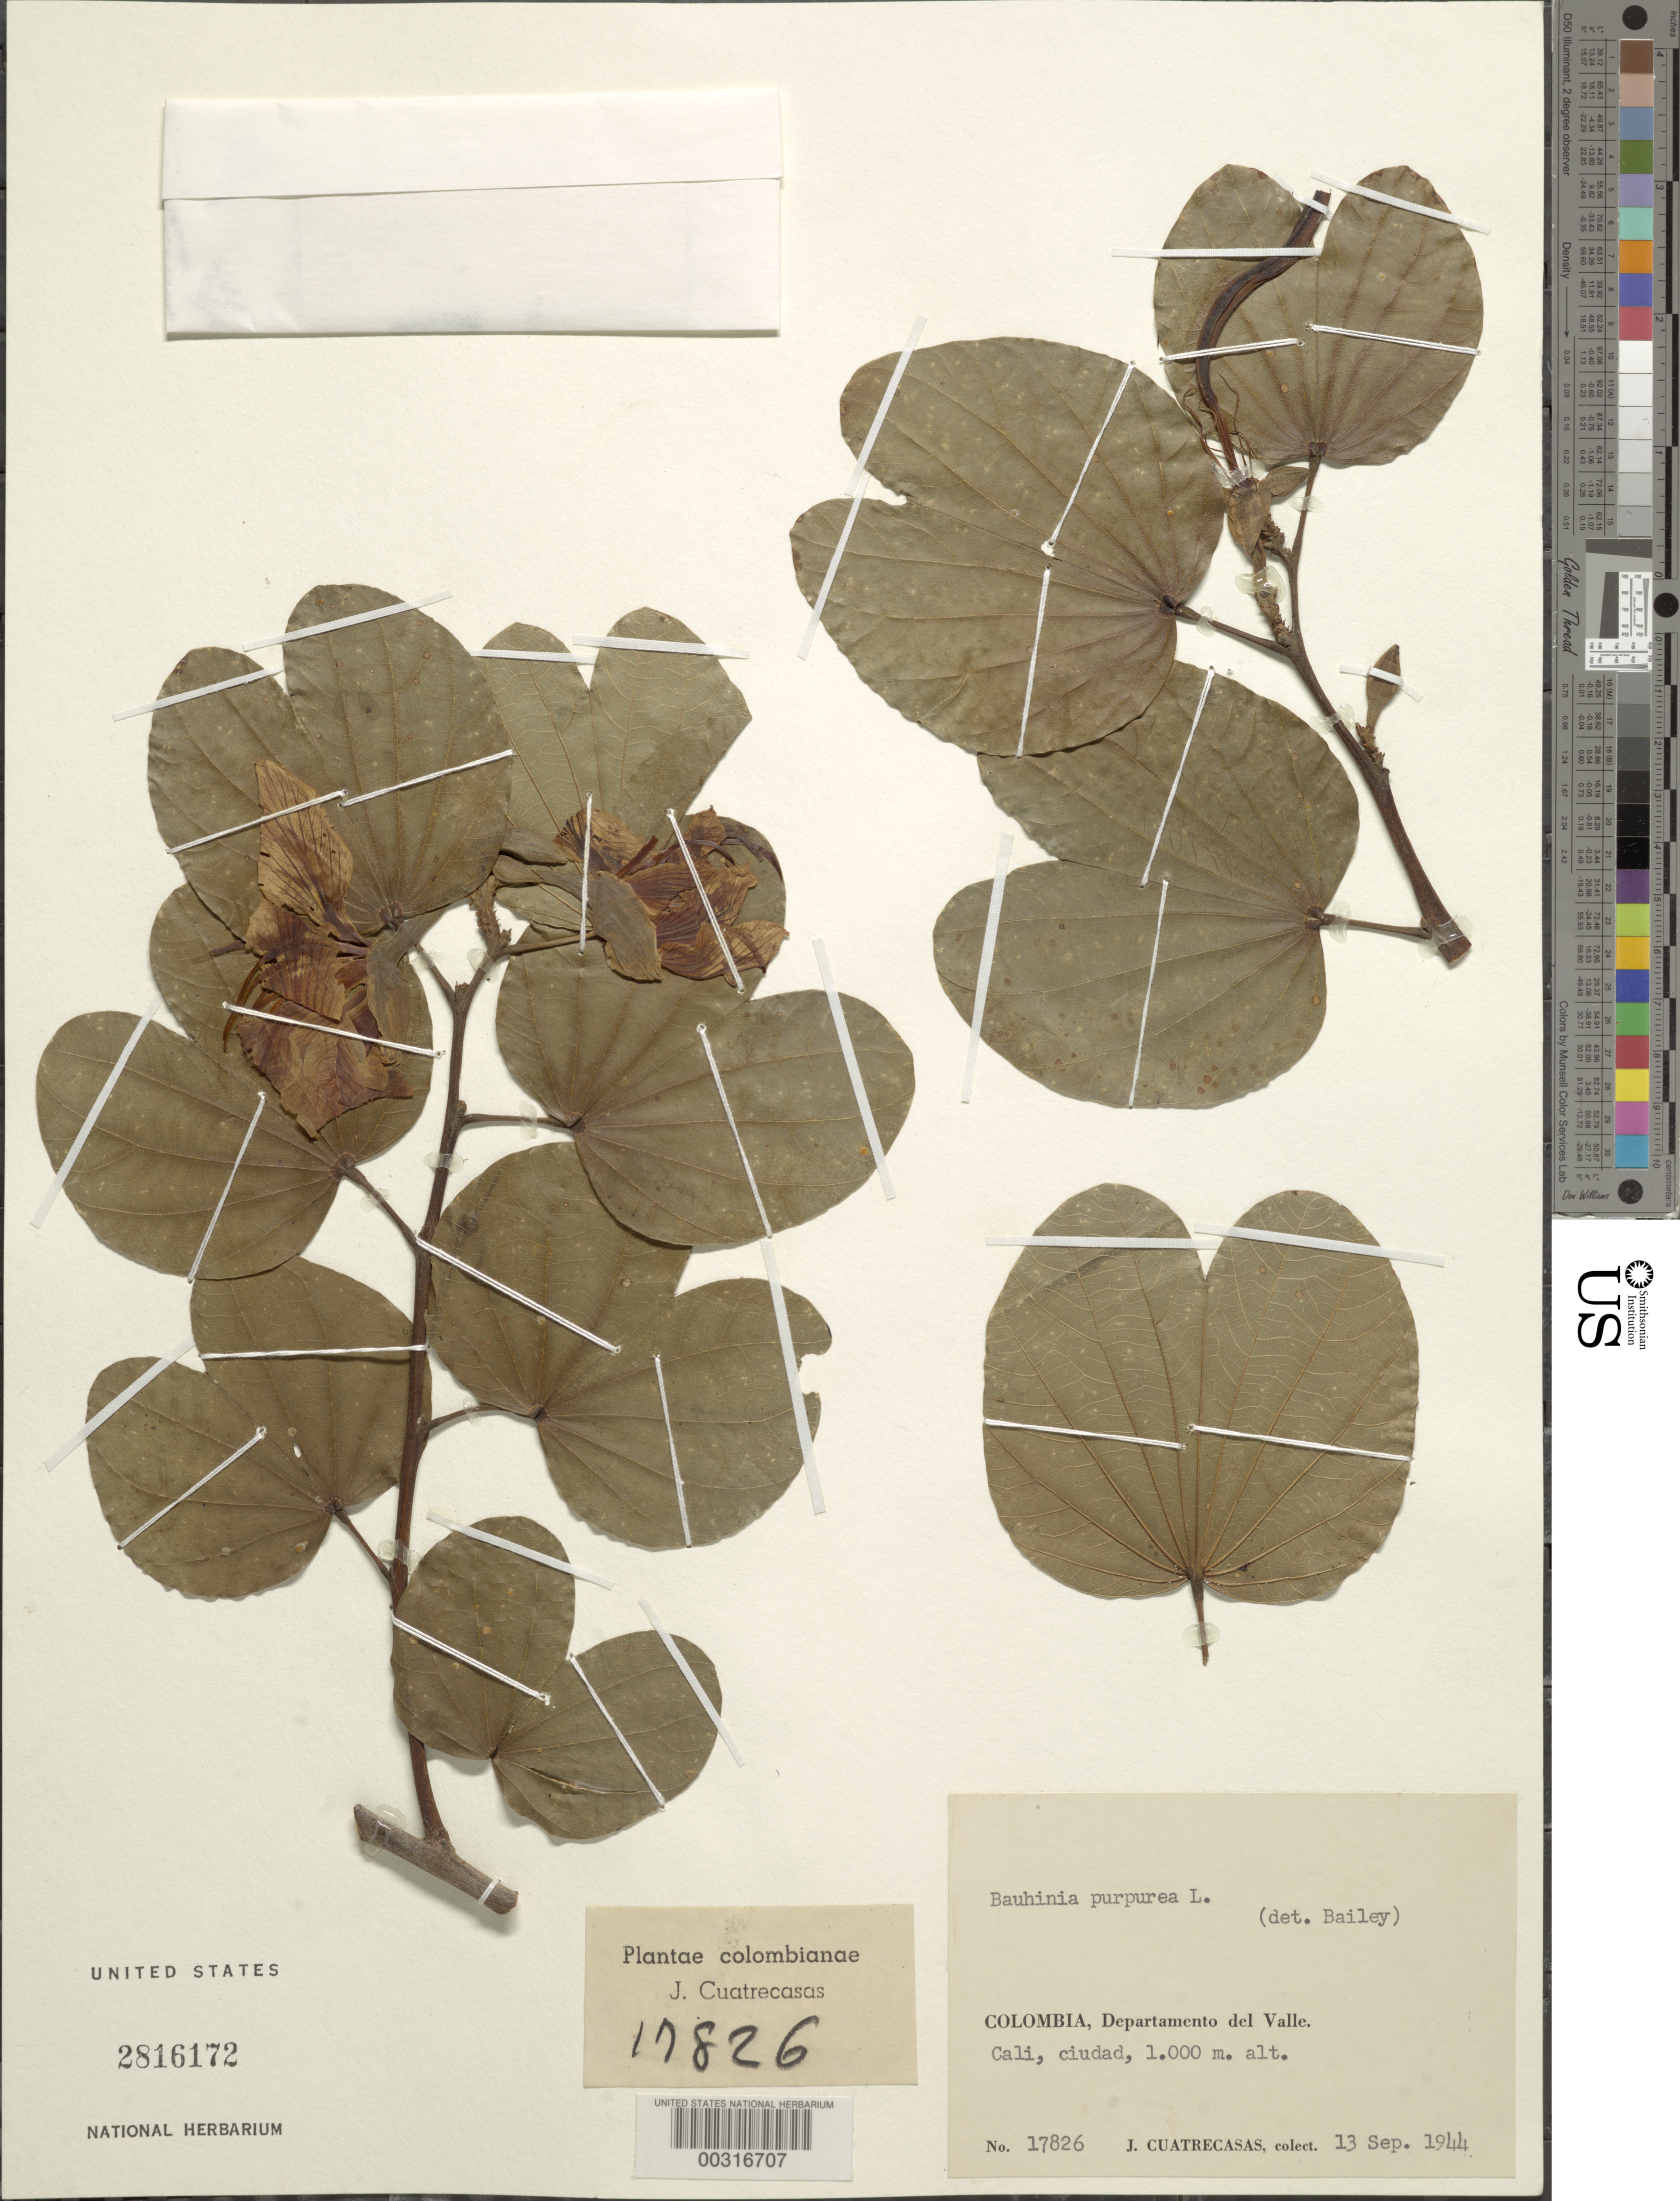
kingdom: Plantae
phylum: Tracheophyta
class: Magnoliopsida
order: Fabales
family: Fabaceae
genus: Bauhinia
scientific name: Bauhinia purpurea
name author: L.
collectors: J. Cuatrecasas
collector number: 17826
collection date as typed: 13 Sep 1944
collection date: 1944-09-13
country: Colombia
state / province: Valle del Cauca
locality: Cali, city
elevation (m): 1000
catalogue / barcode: US 2816172